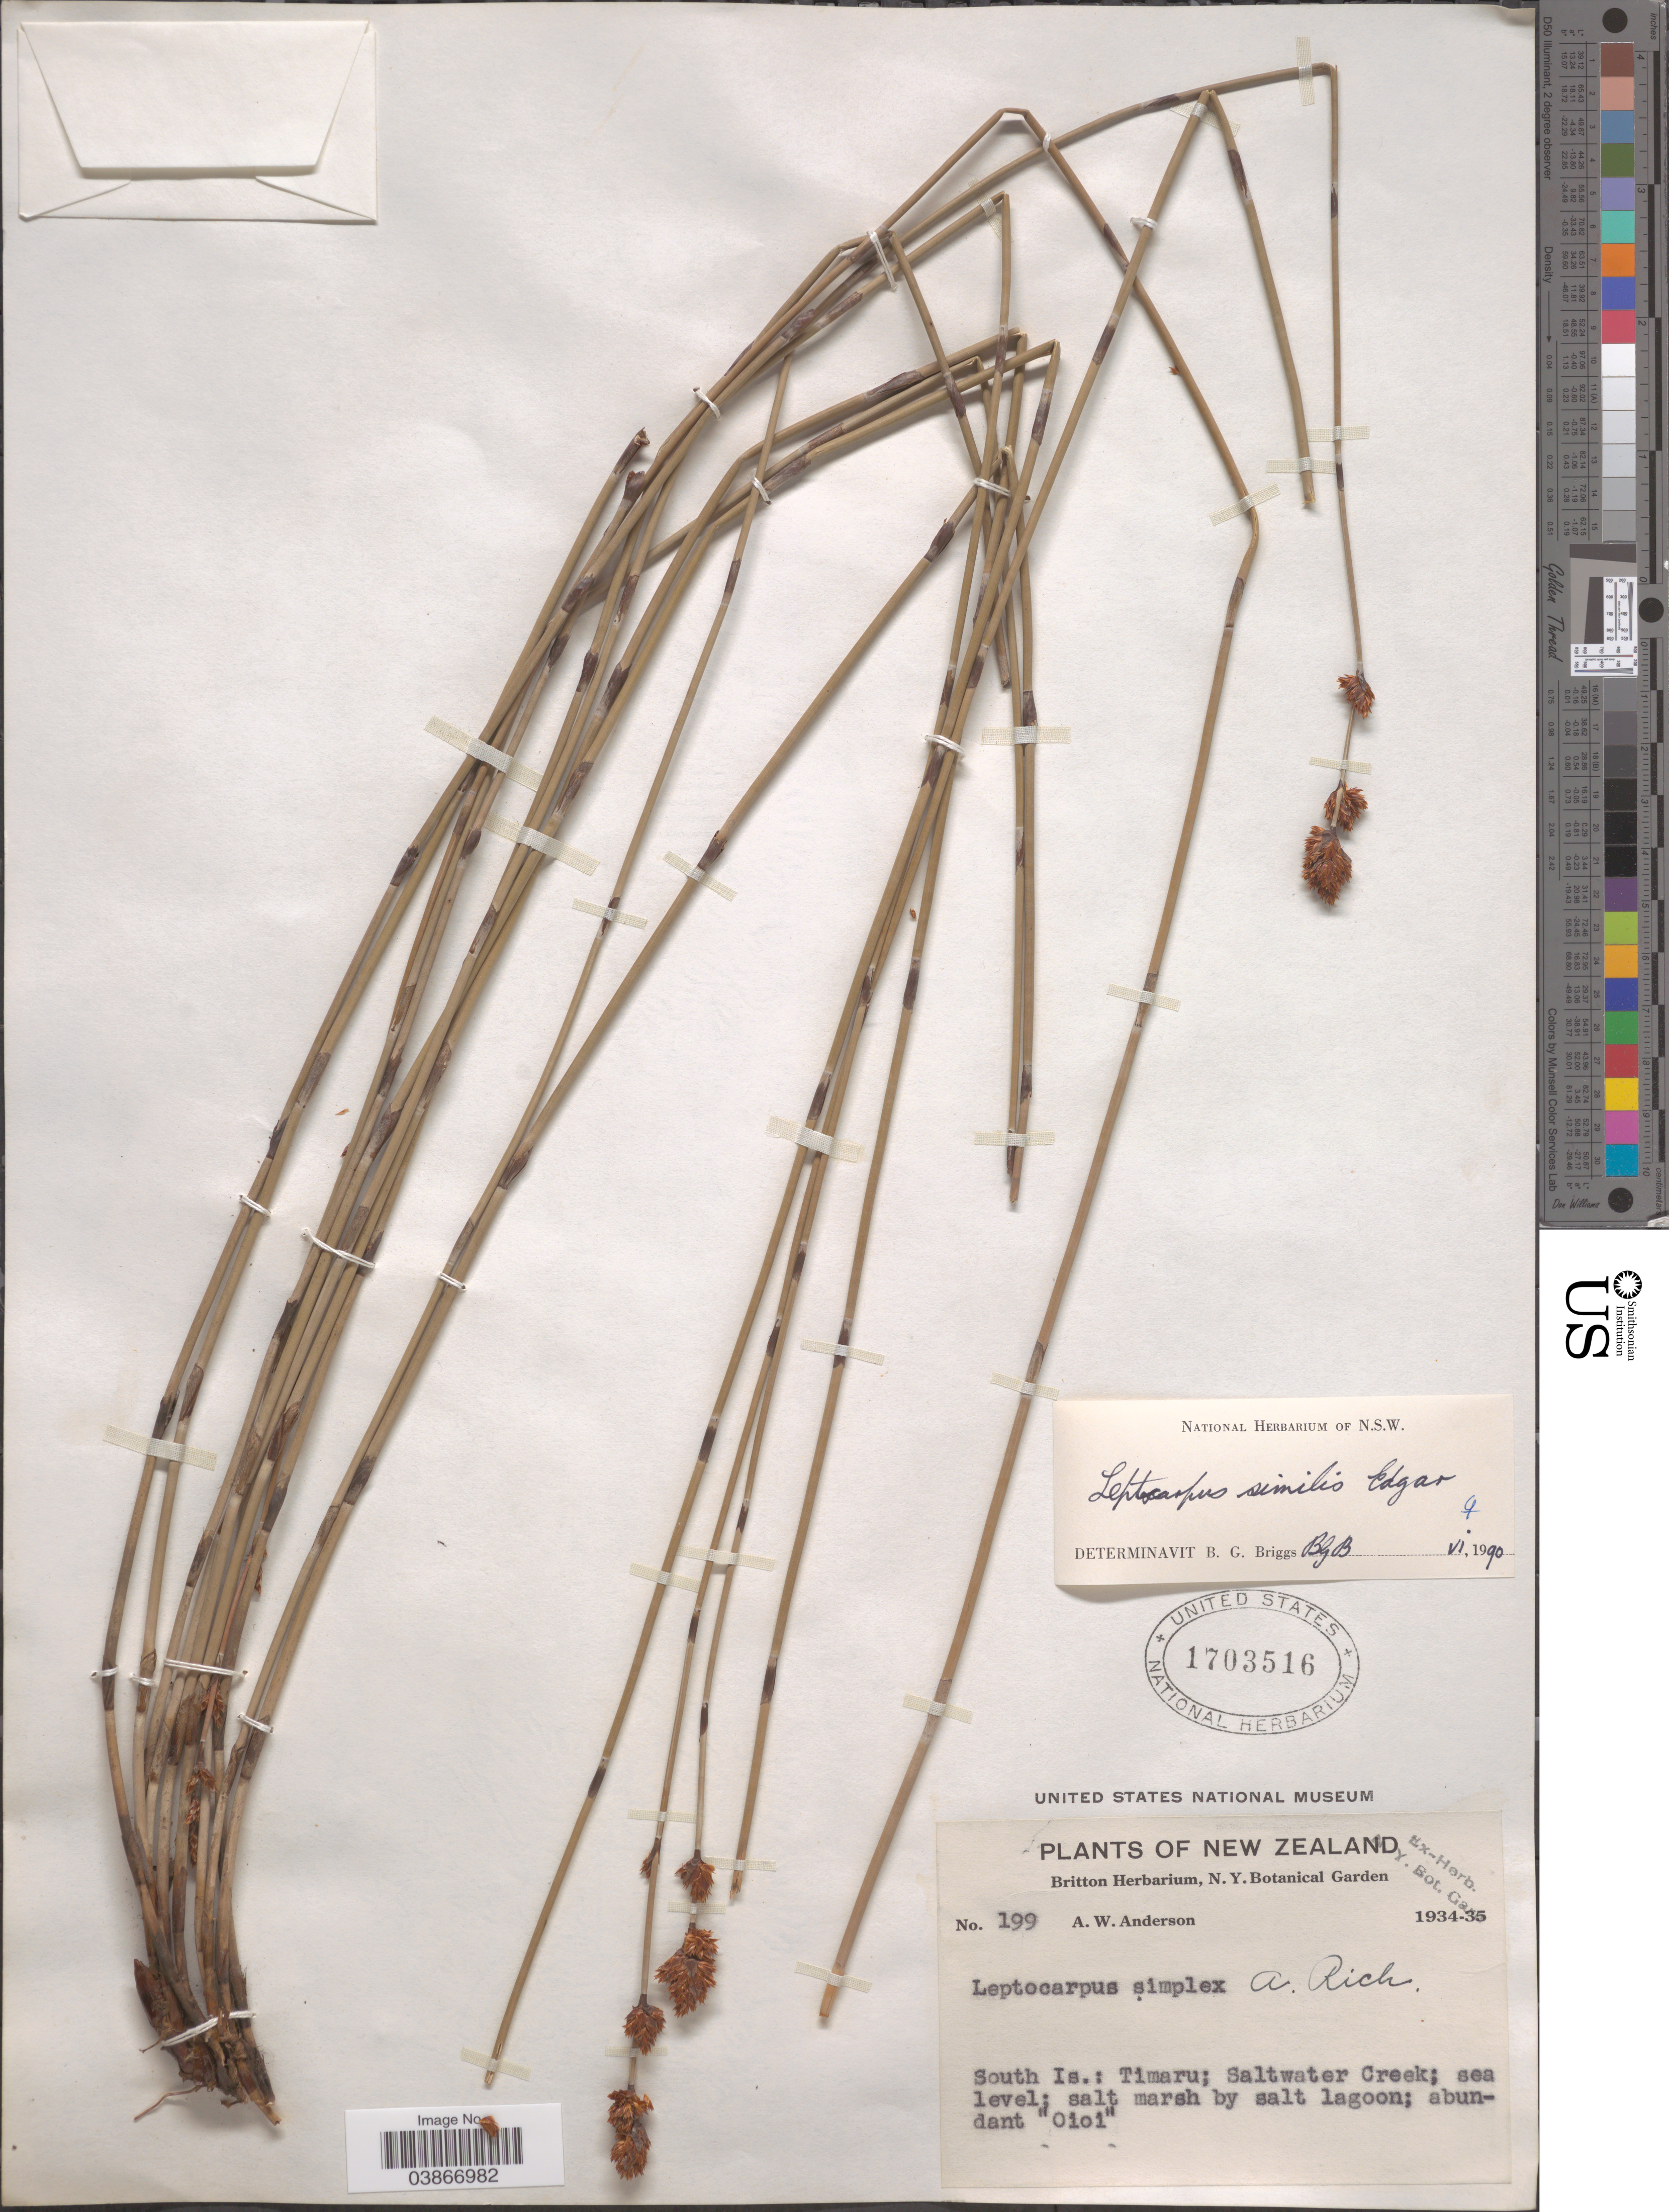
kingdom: Plantae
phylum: Tracheophyta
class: Liliopsida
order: Poales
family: Restionaceae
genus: Leptocarpus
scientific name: Leptocarpus similis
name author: Edgar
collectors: A. W. Anderson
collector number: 199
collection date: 1934/1935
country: New Zealand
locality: South Is.: Timaru; Saltwater Creek. By salt lagoon.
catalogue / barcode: US 1703516